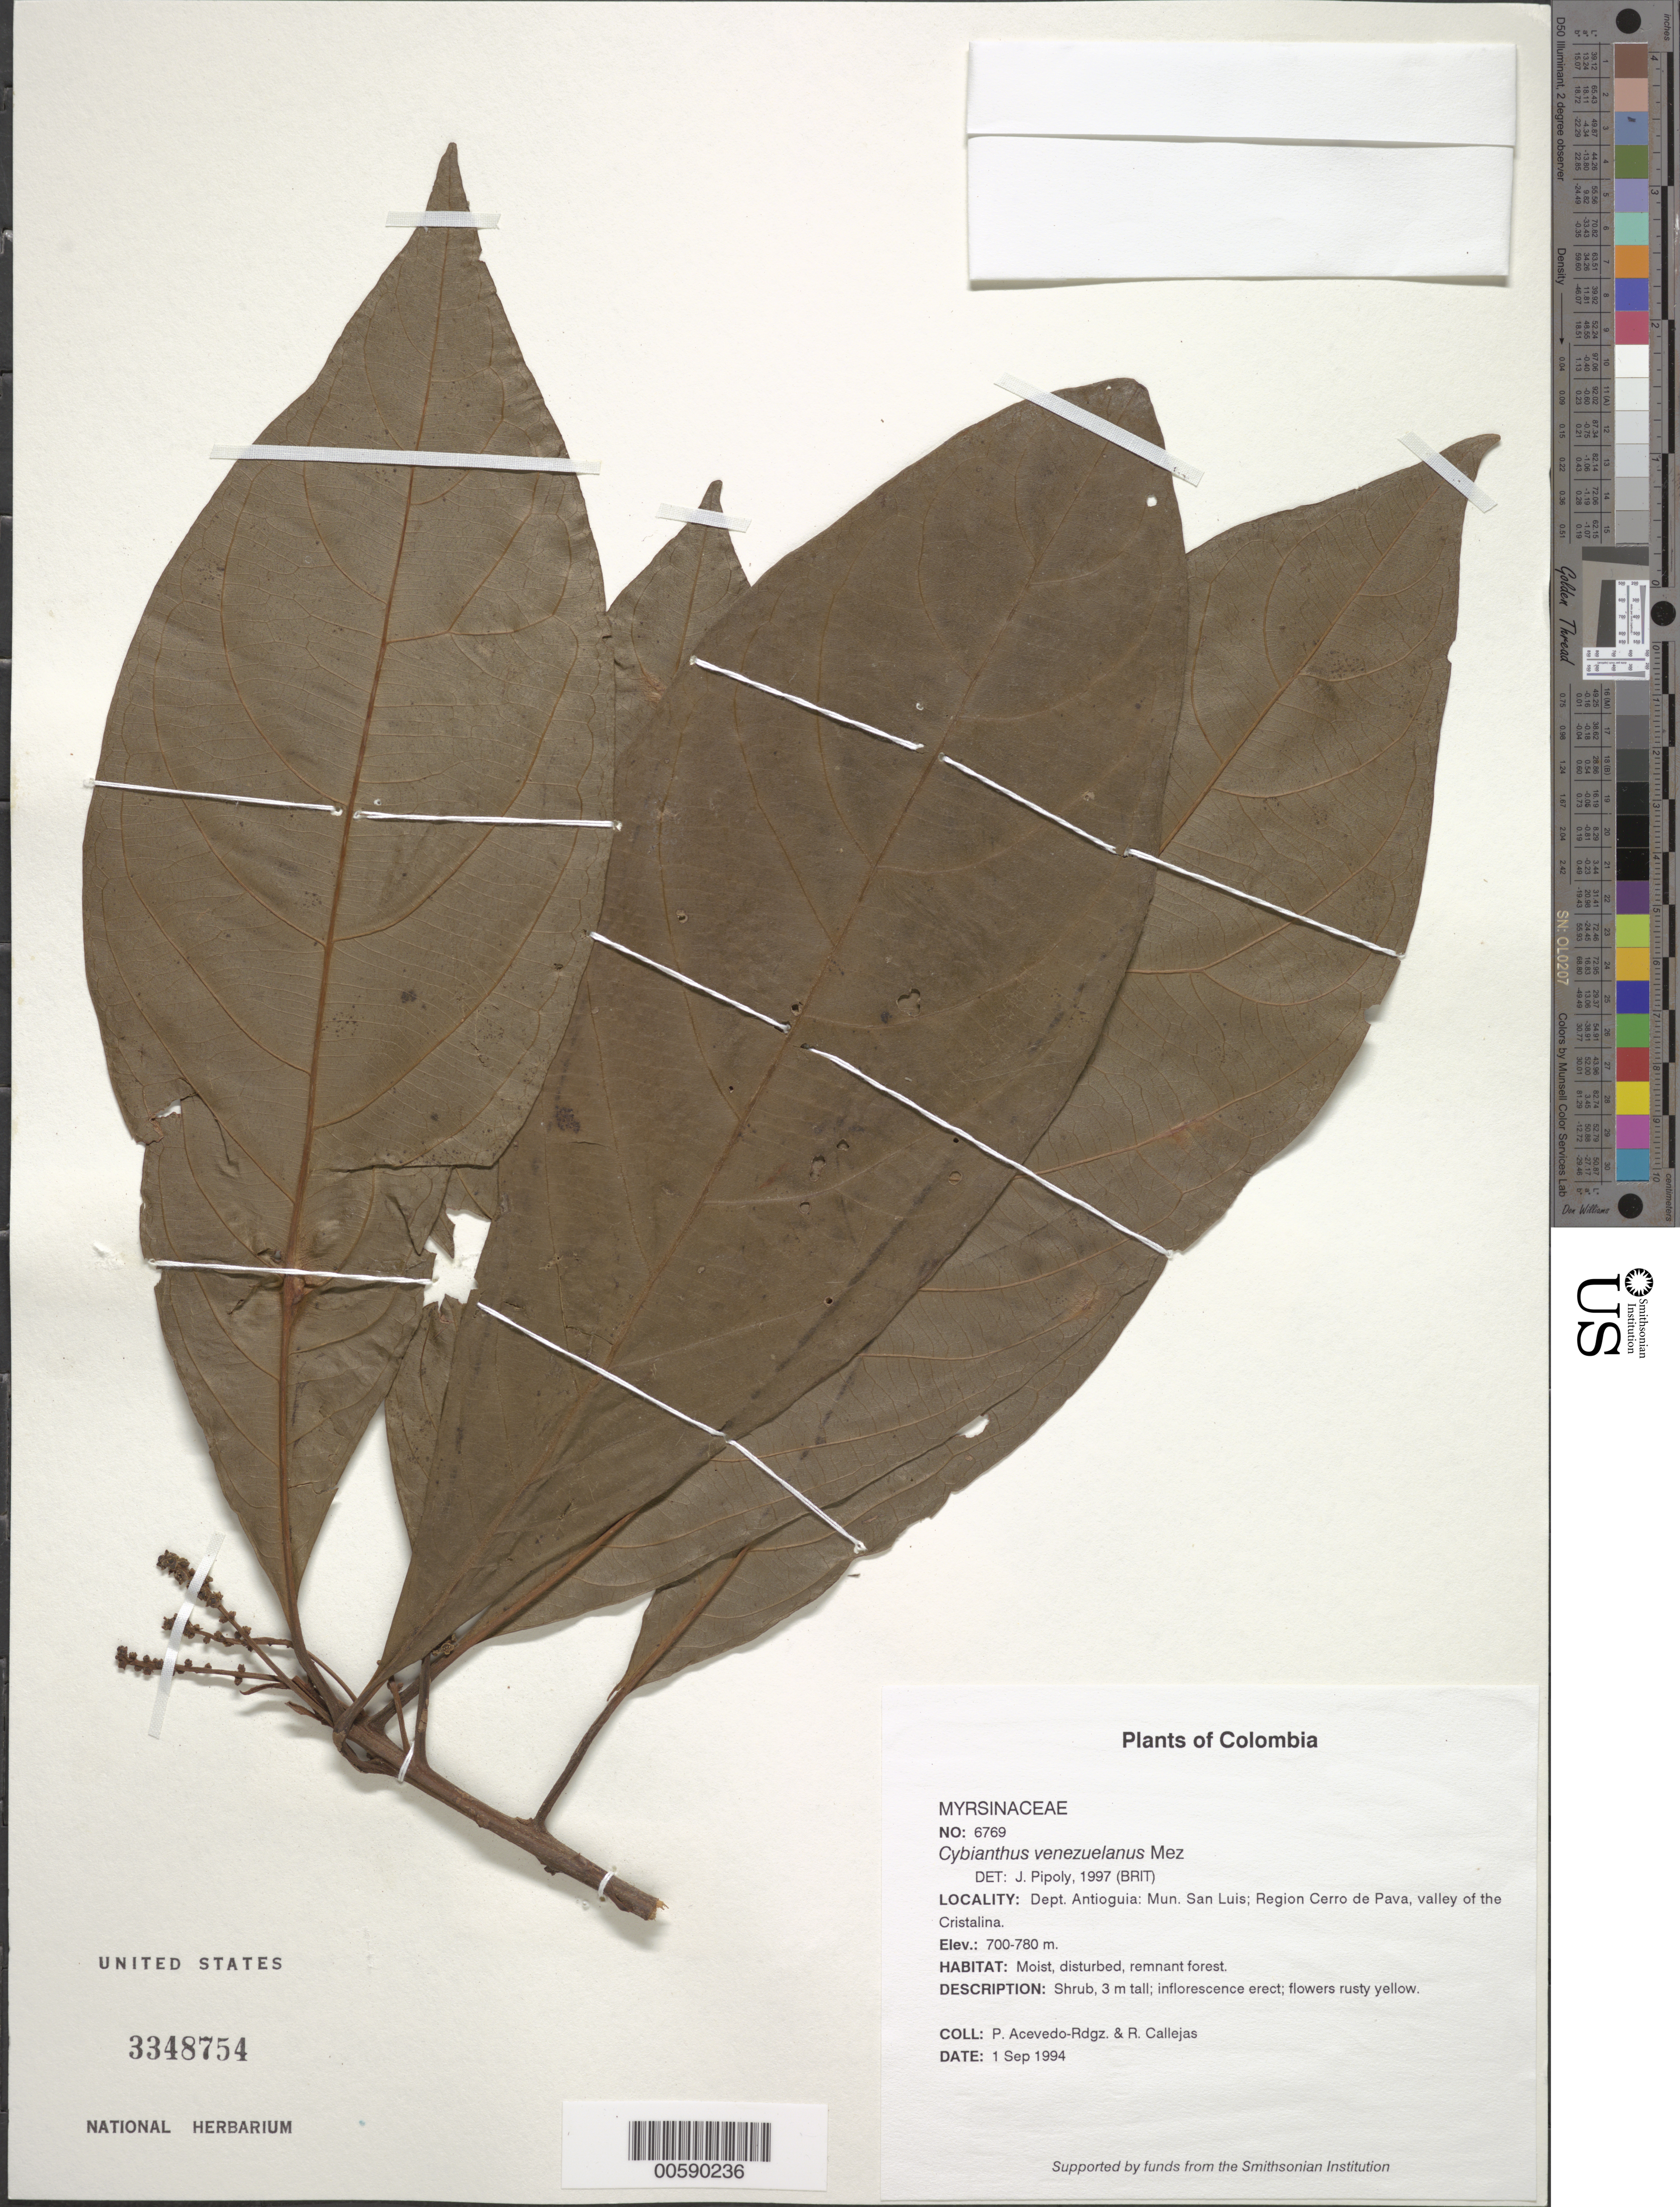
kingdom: Plantae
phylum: Tracheophyta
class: Magnoliopsida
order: Ericales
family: Primulaceae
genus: Cybianthus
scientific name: Cybianthus venezuelanus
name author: Mez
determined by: Pipoly, J. J., III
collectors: P. Acevedo-Rodr. & R. Callejas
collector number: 6769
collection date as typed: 01 Sep 1994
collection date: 1994-09-01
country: Colombia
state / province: Antioquia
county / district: San Luis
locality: Depart. Antioquia; Mun. San Luis. Region Cerro de Pava, valley of the Cristalina.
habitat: Moist, disturbed, remnant forest.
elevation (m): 700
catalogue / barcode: US 3348754